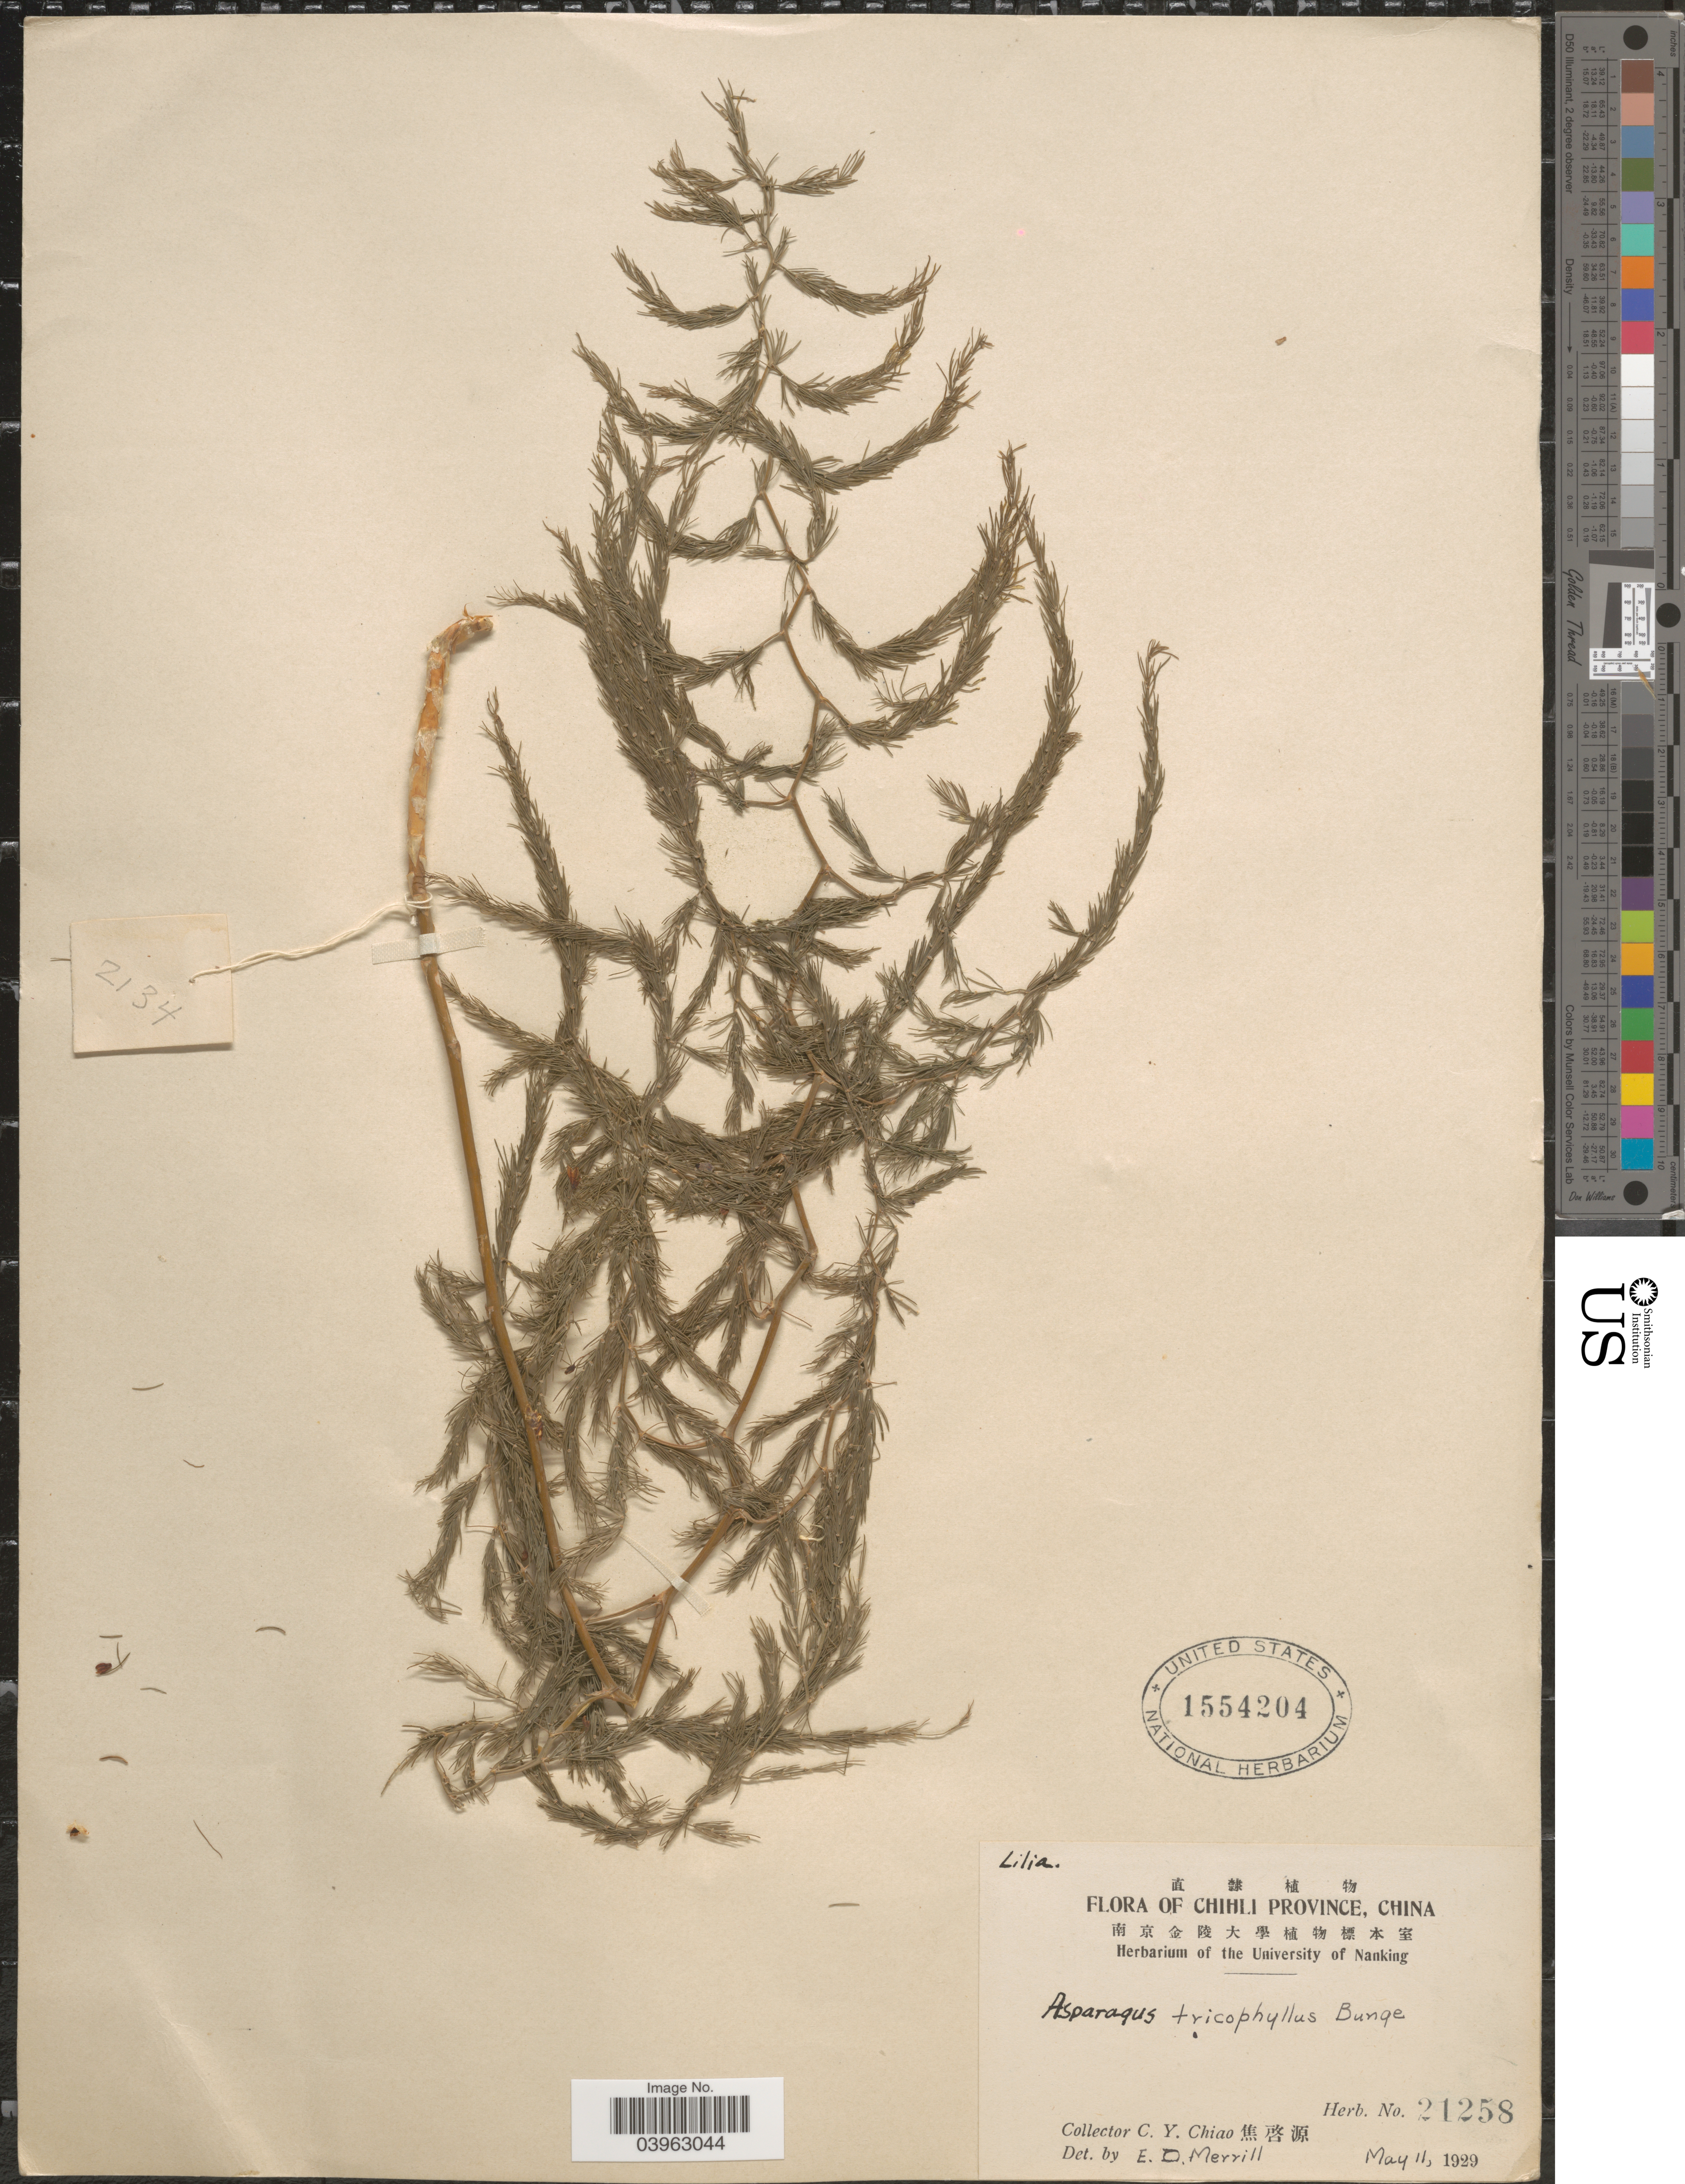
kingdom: Plantae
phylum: Tracheophyta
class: Liliopsida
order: Asparagales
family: Asparagaceae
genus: Asparagus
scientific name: Asparagus trichophyllus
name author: Bunge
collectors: C. Y. Chiao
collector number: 21258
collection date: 1929-05-11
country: China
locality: Chihli Province.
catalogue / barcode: US 1554204